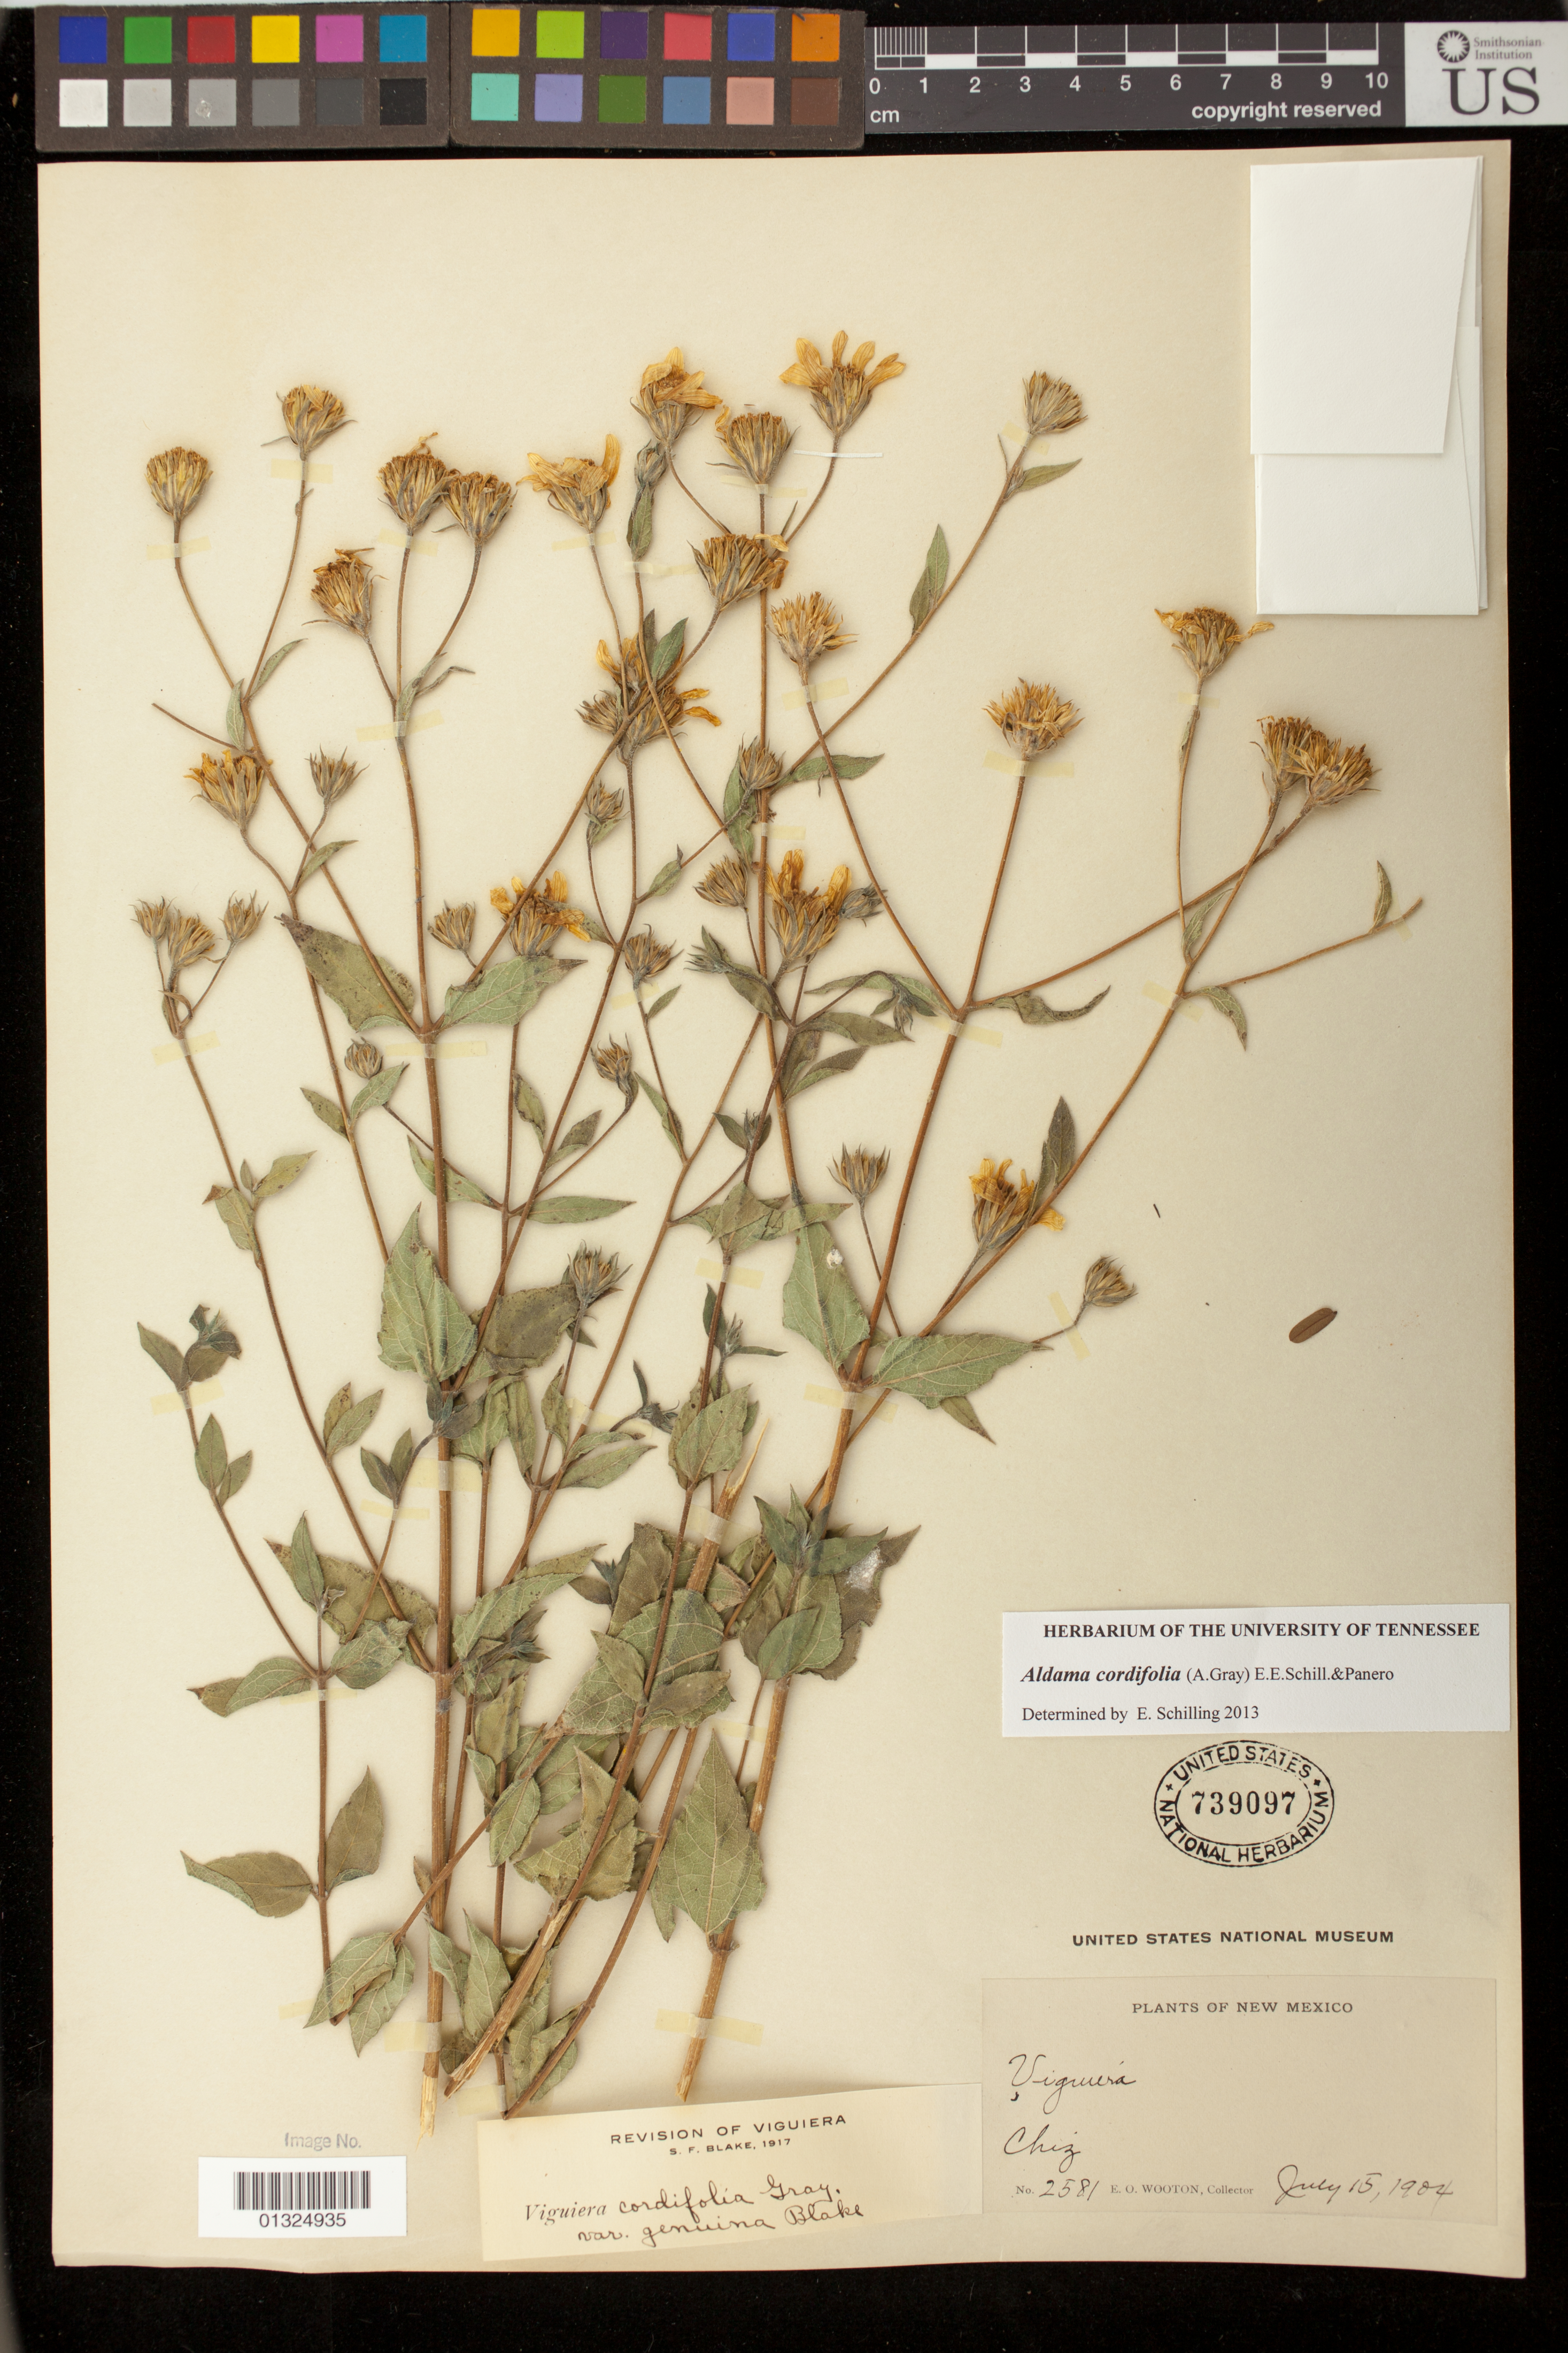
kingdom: Plantae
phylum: Tracheophyta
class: Magnoliopsida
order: Asterales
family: Asteraceae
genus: Aldama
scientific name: Aldama cordifolia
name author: (A. Gray) E.E. Schill. & Panero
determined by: Schilling, E. E.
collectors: E. O. Wooton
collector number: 2581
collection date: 1904-07-15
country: United States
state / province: New Mexico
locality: Chiz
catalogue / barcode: US 739097